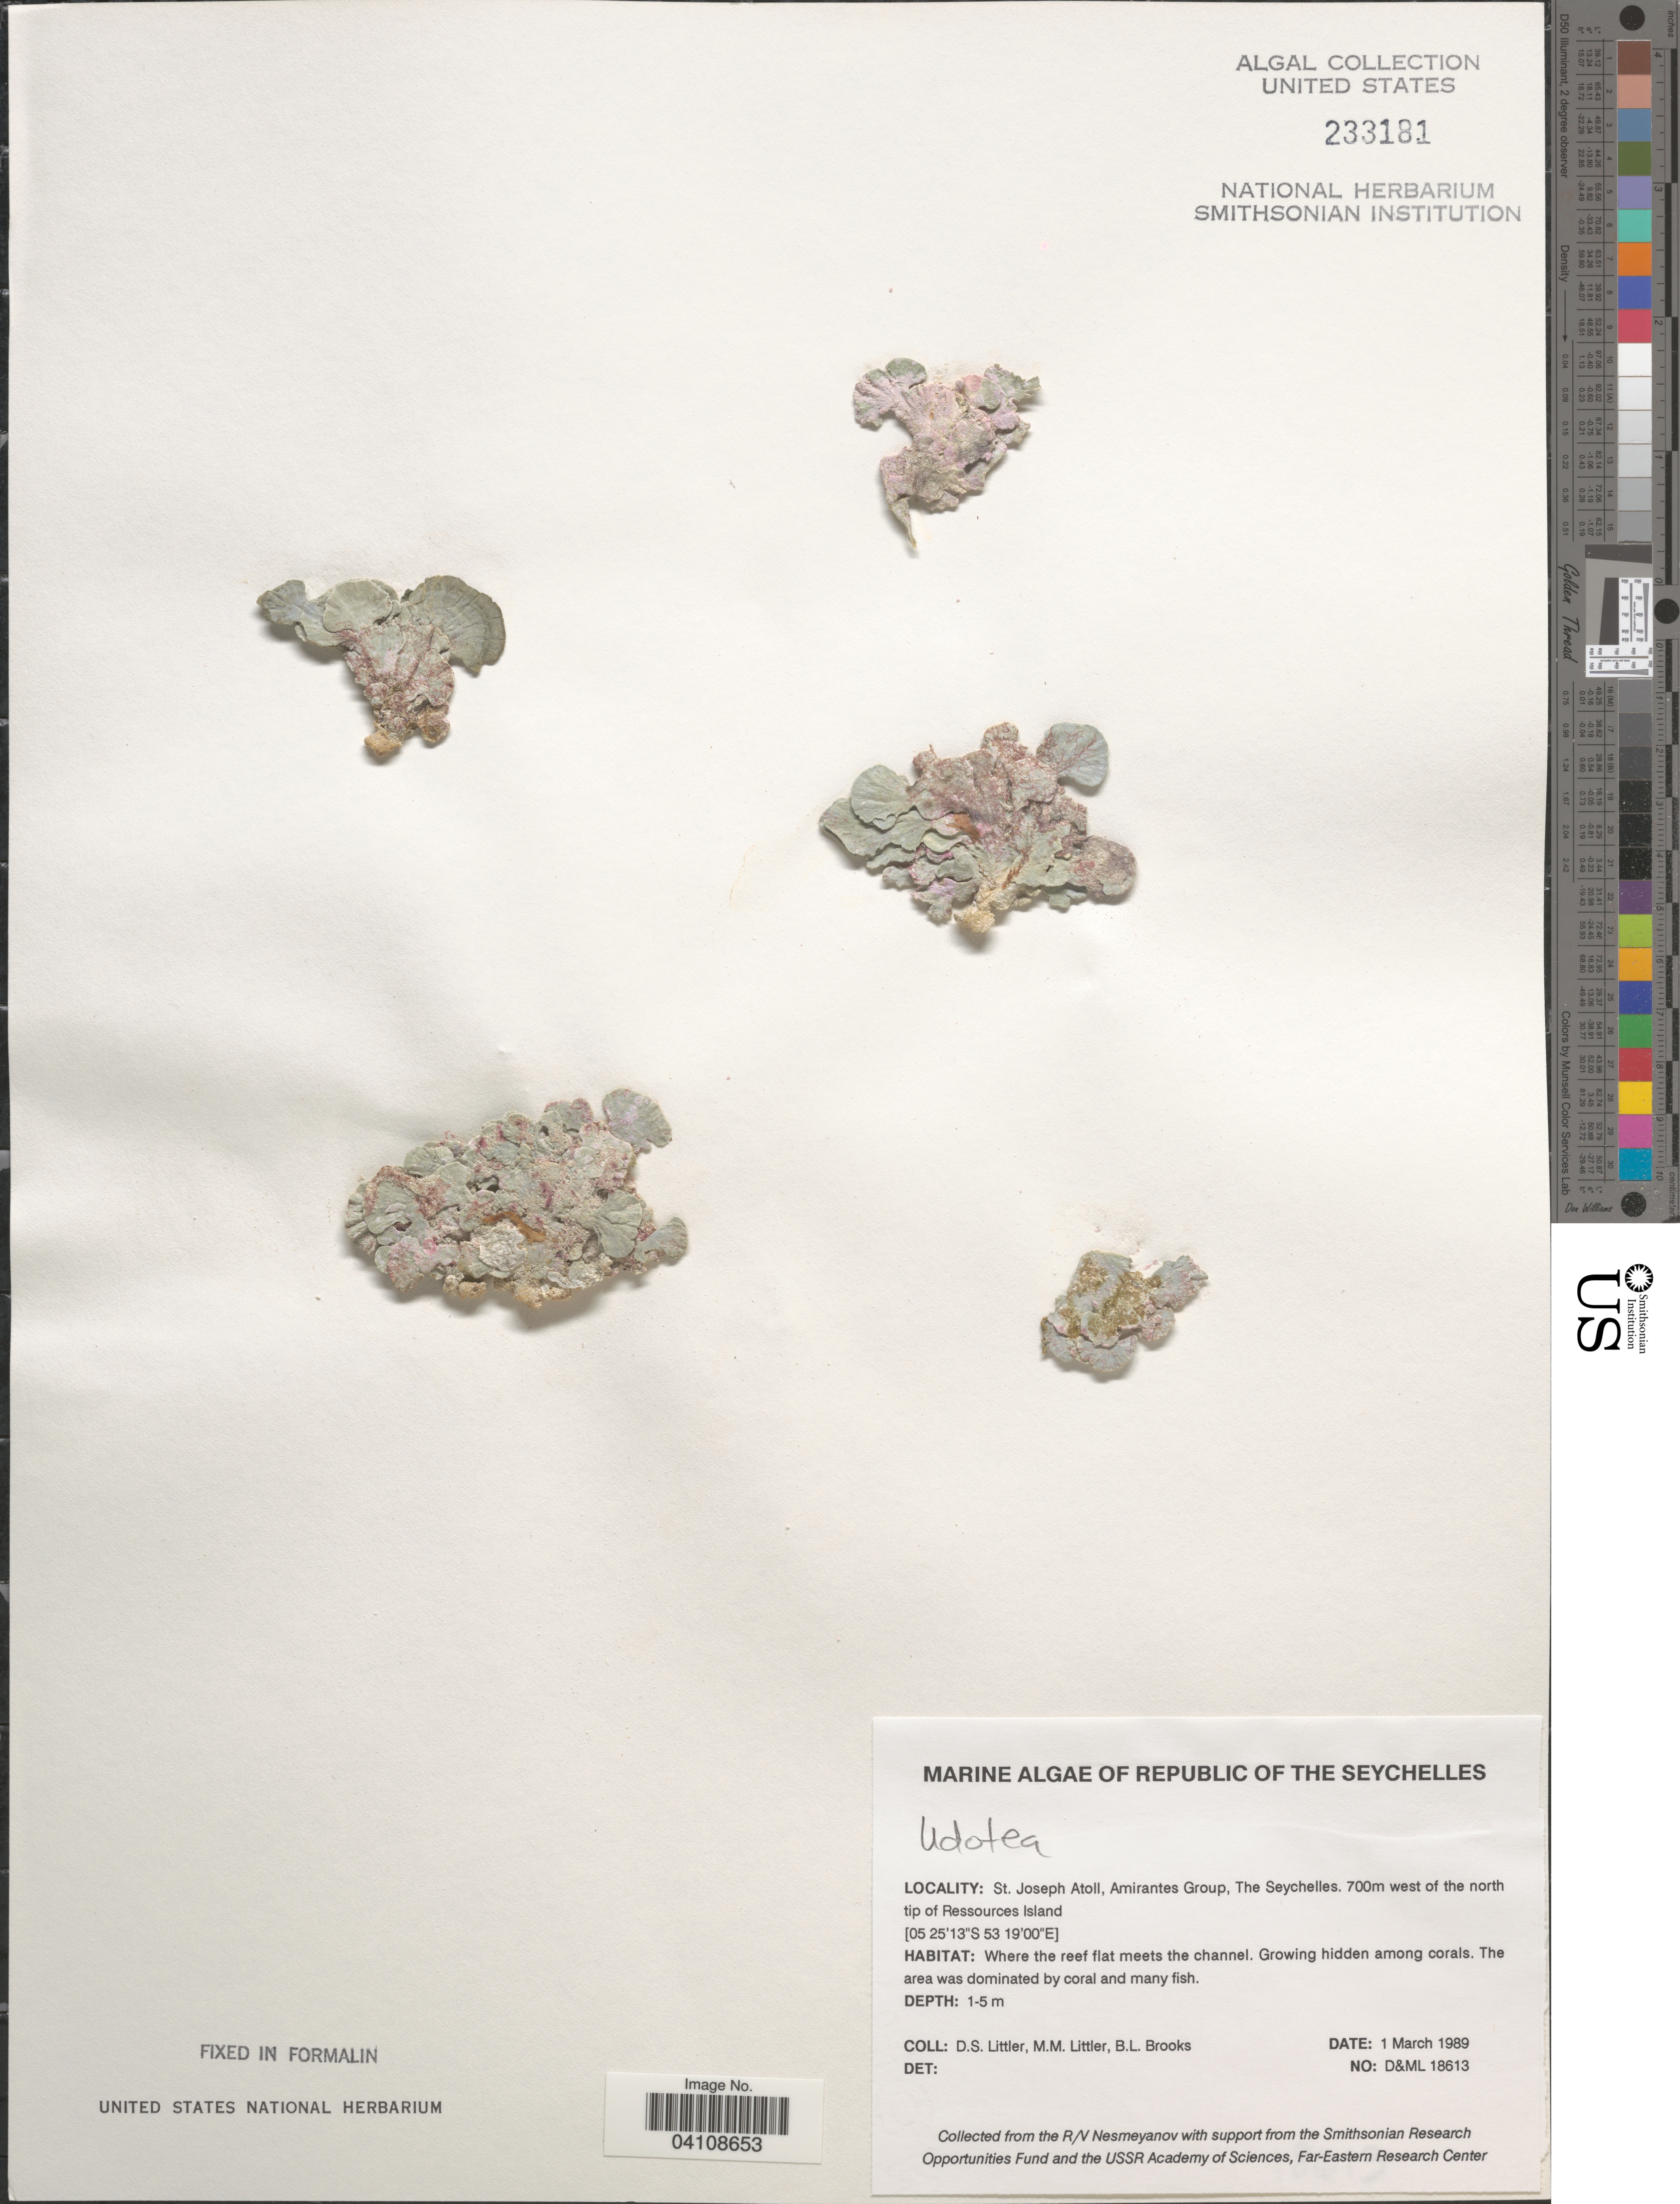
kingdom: Plantae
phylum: Chlorophyta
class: Ulvophyceae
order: Bryopsidales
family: Udoteaceae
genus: Udotea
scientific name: Udotea sp.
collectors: D. S. Littler & B. Brooks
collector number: D&ML18613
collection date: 1989-03-01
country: Seychelles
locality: Republic of The Seychelles. St. Joseph Atoll, Amirantes Group. 700m west of the north tip of Ressources Island. Where the reef flat meets the channel.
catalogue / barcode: US 233181